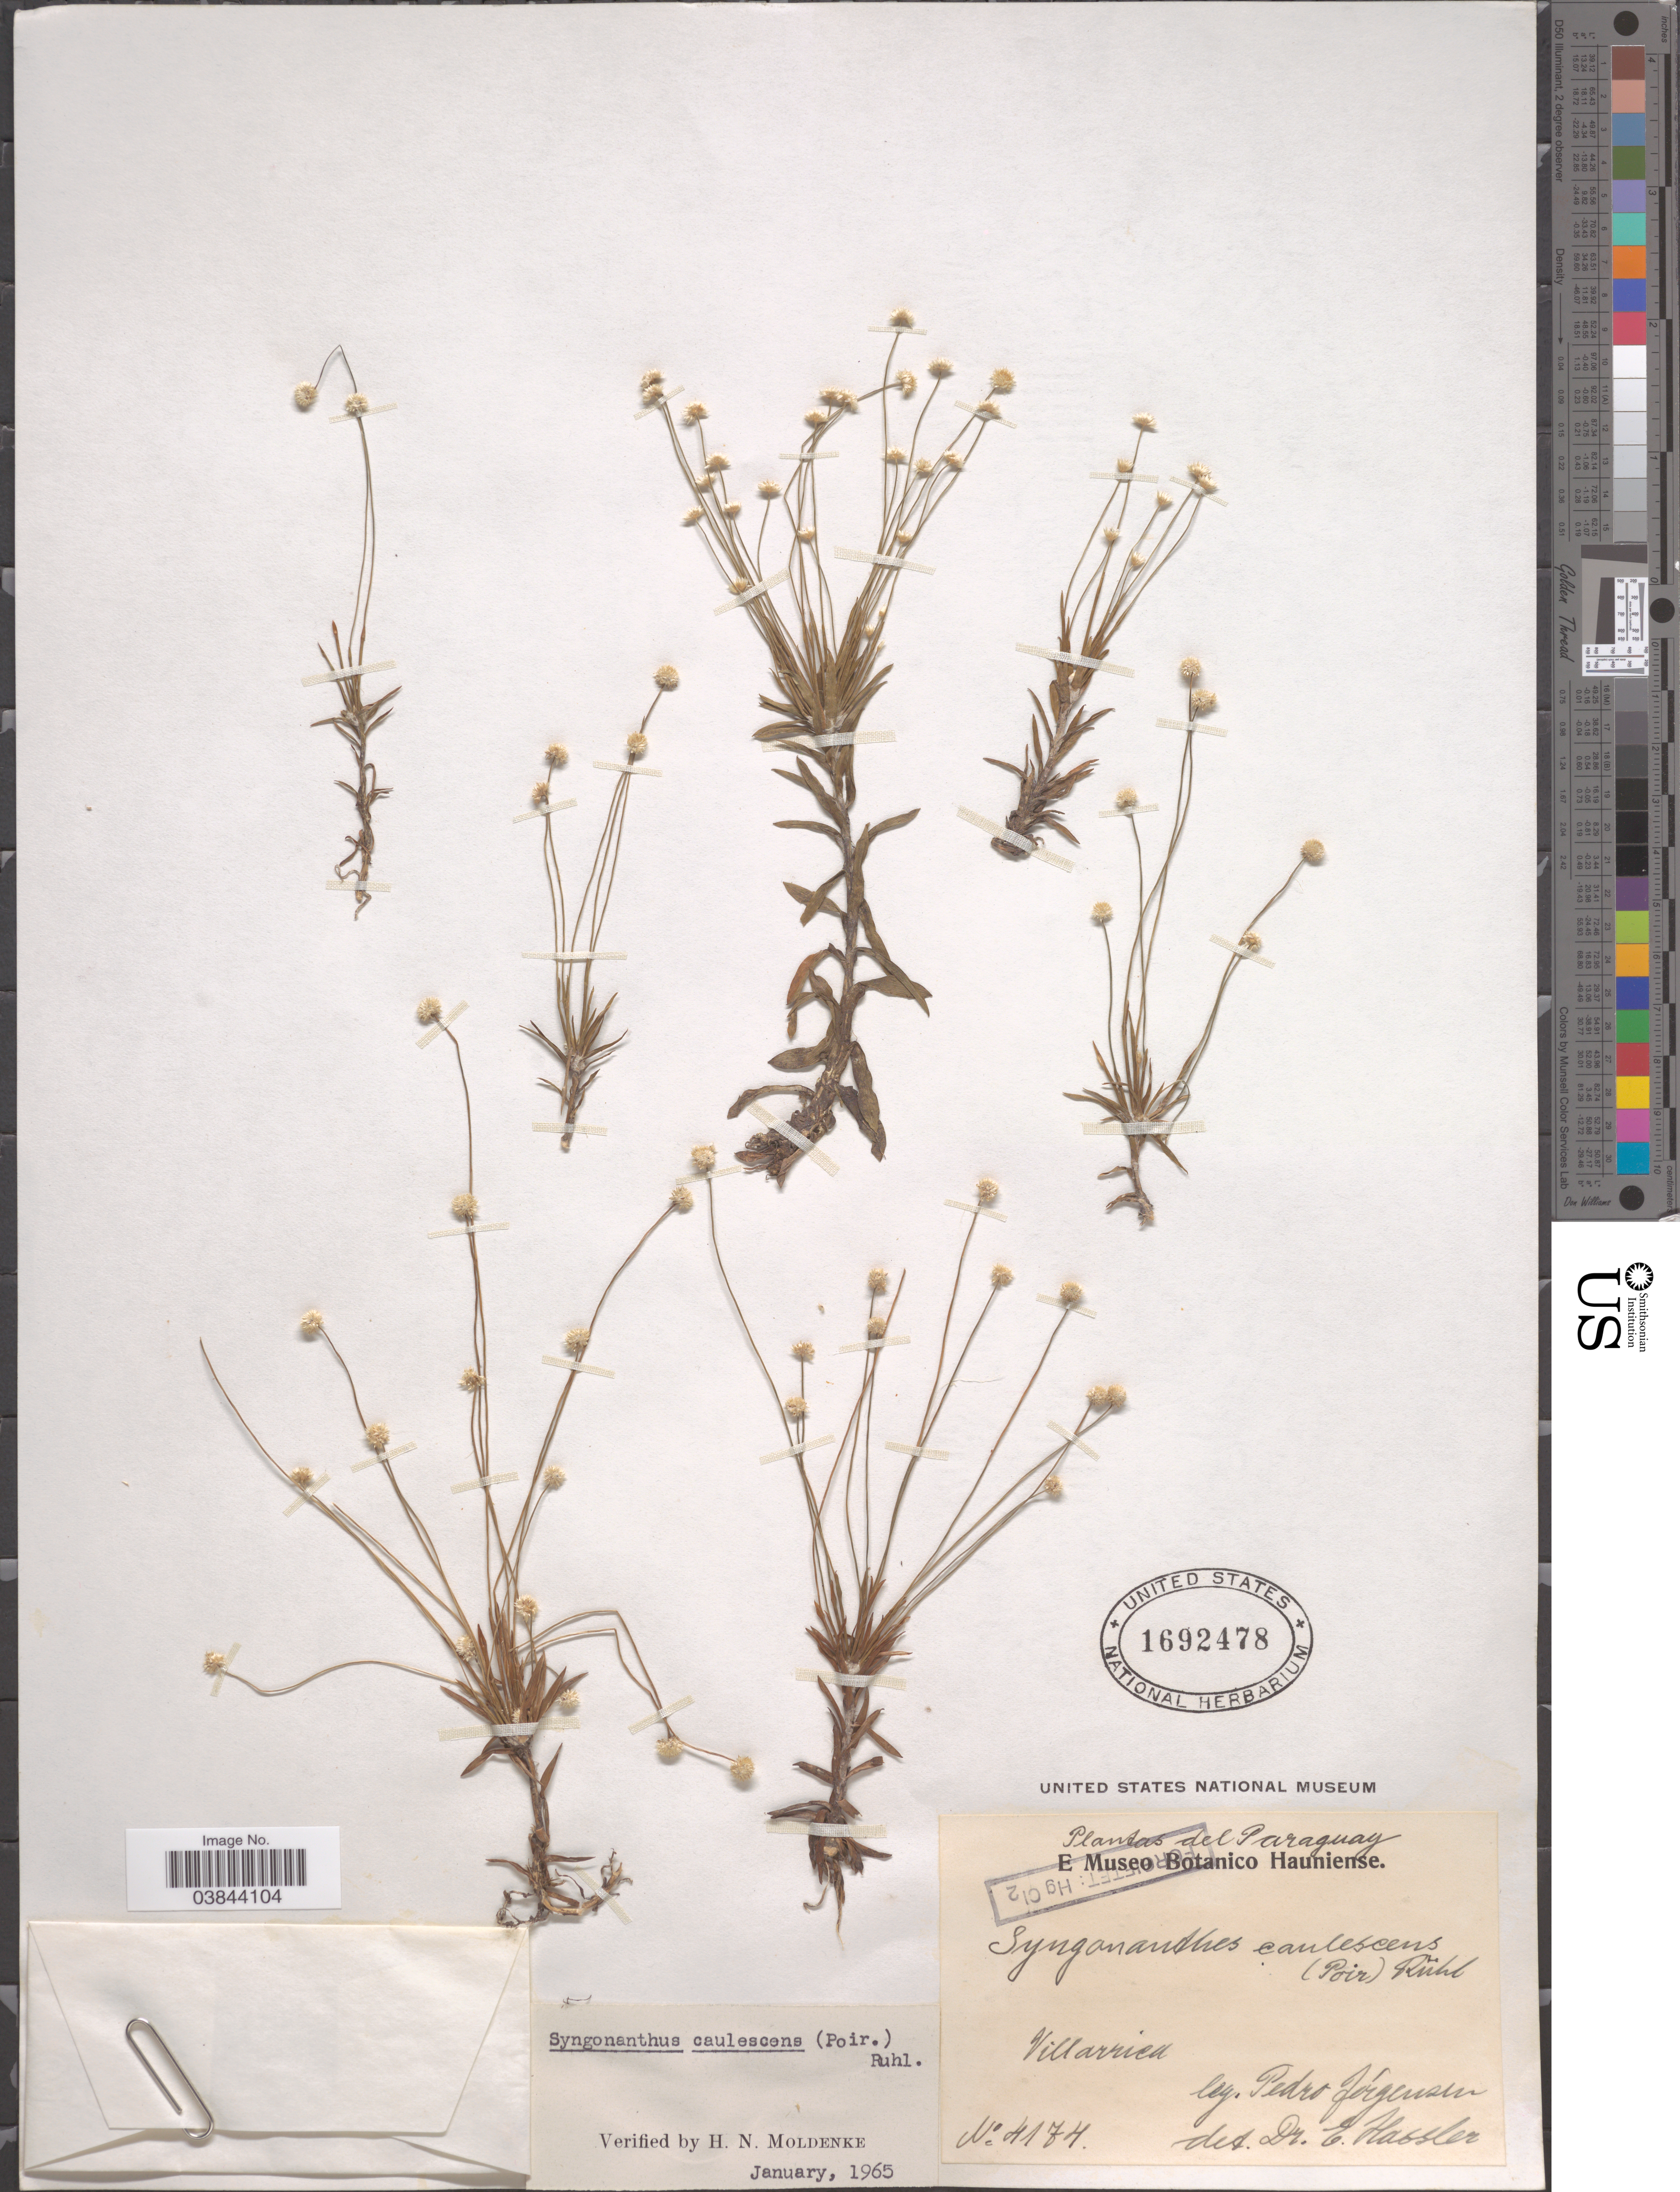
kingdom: Plantae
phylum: Tracheophyta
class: Liliopsida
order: Poales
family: Eriocaulaceae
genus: Syngonanthus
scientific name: Syngonanthus caulescens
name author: (Poir.) Ruhland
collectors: P. Jörgensen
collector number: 4174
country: Paraguay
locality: Villarrica.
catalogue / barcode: US 1692478